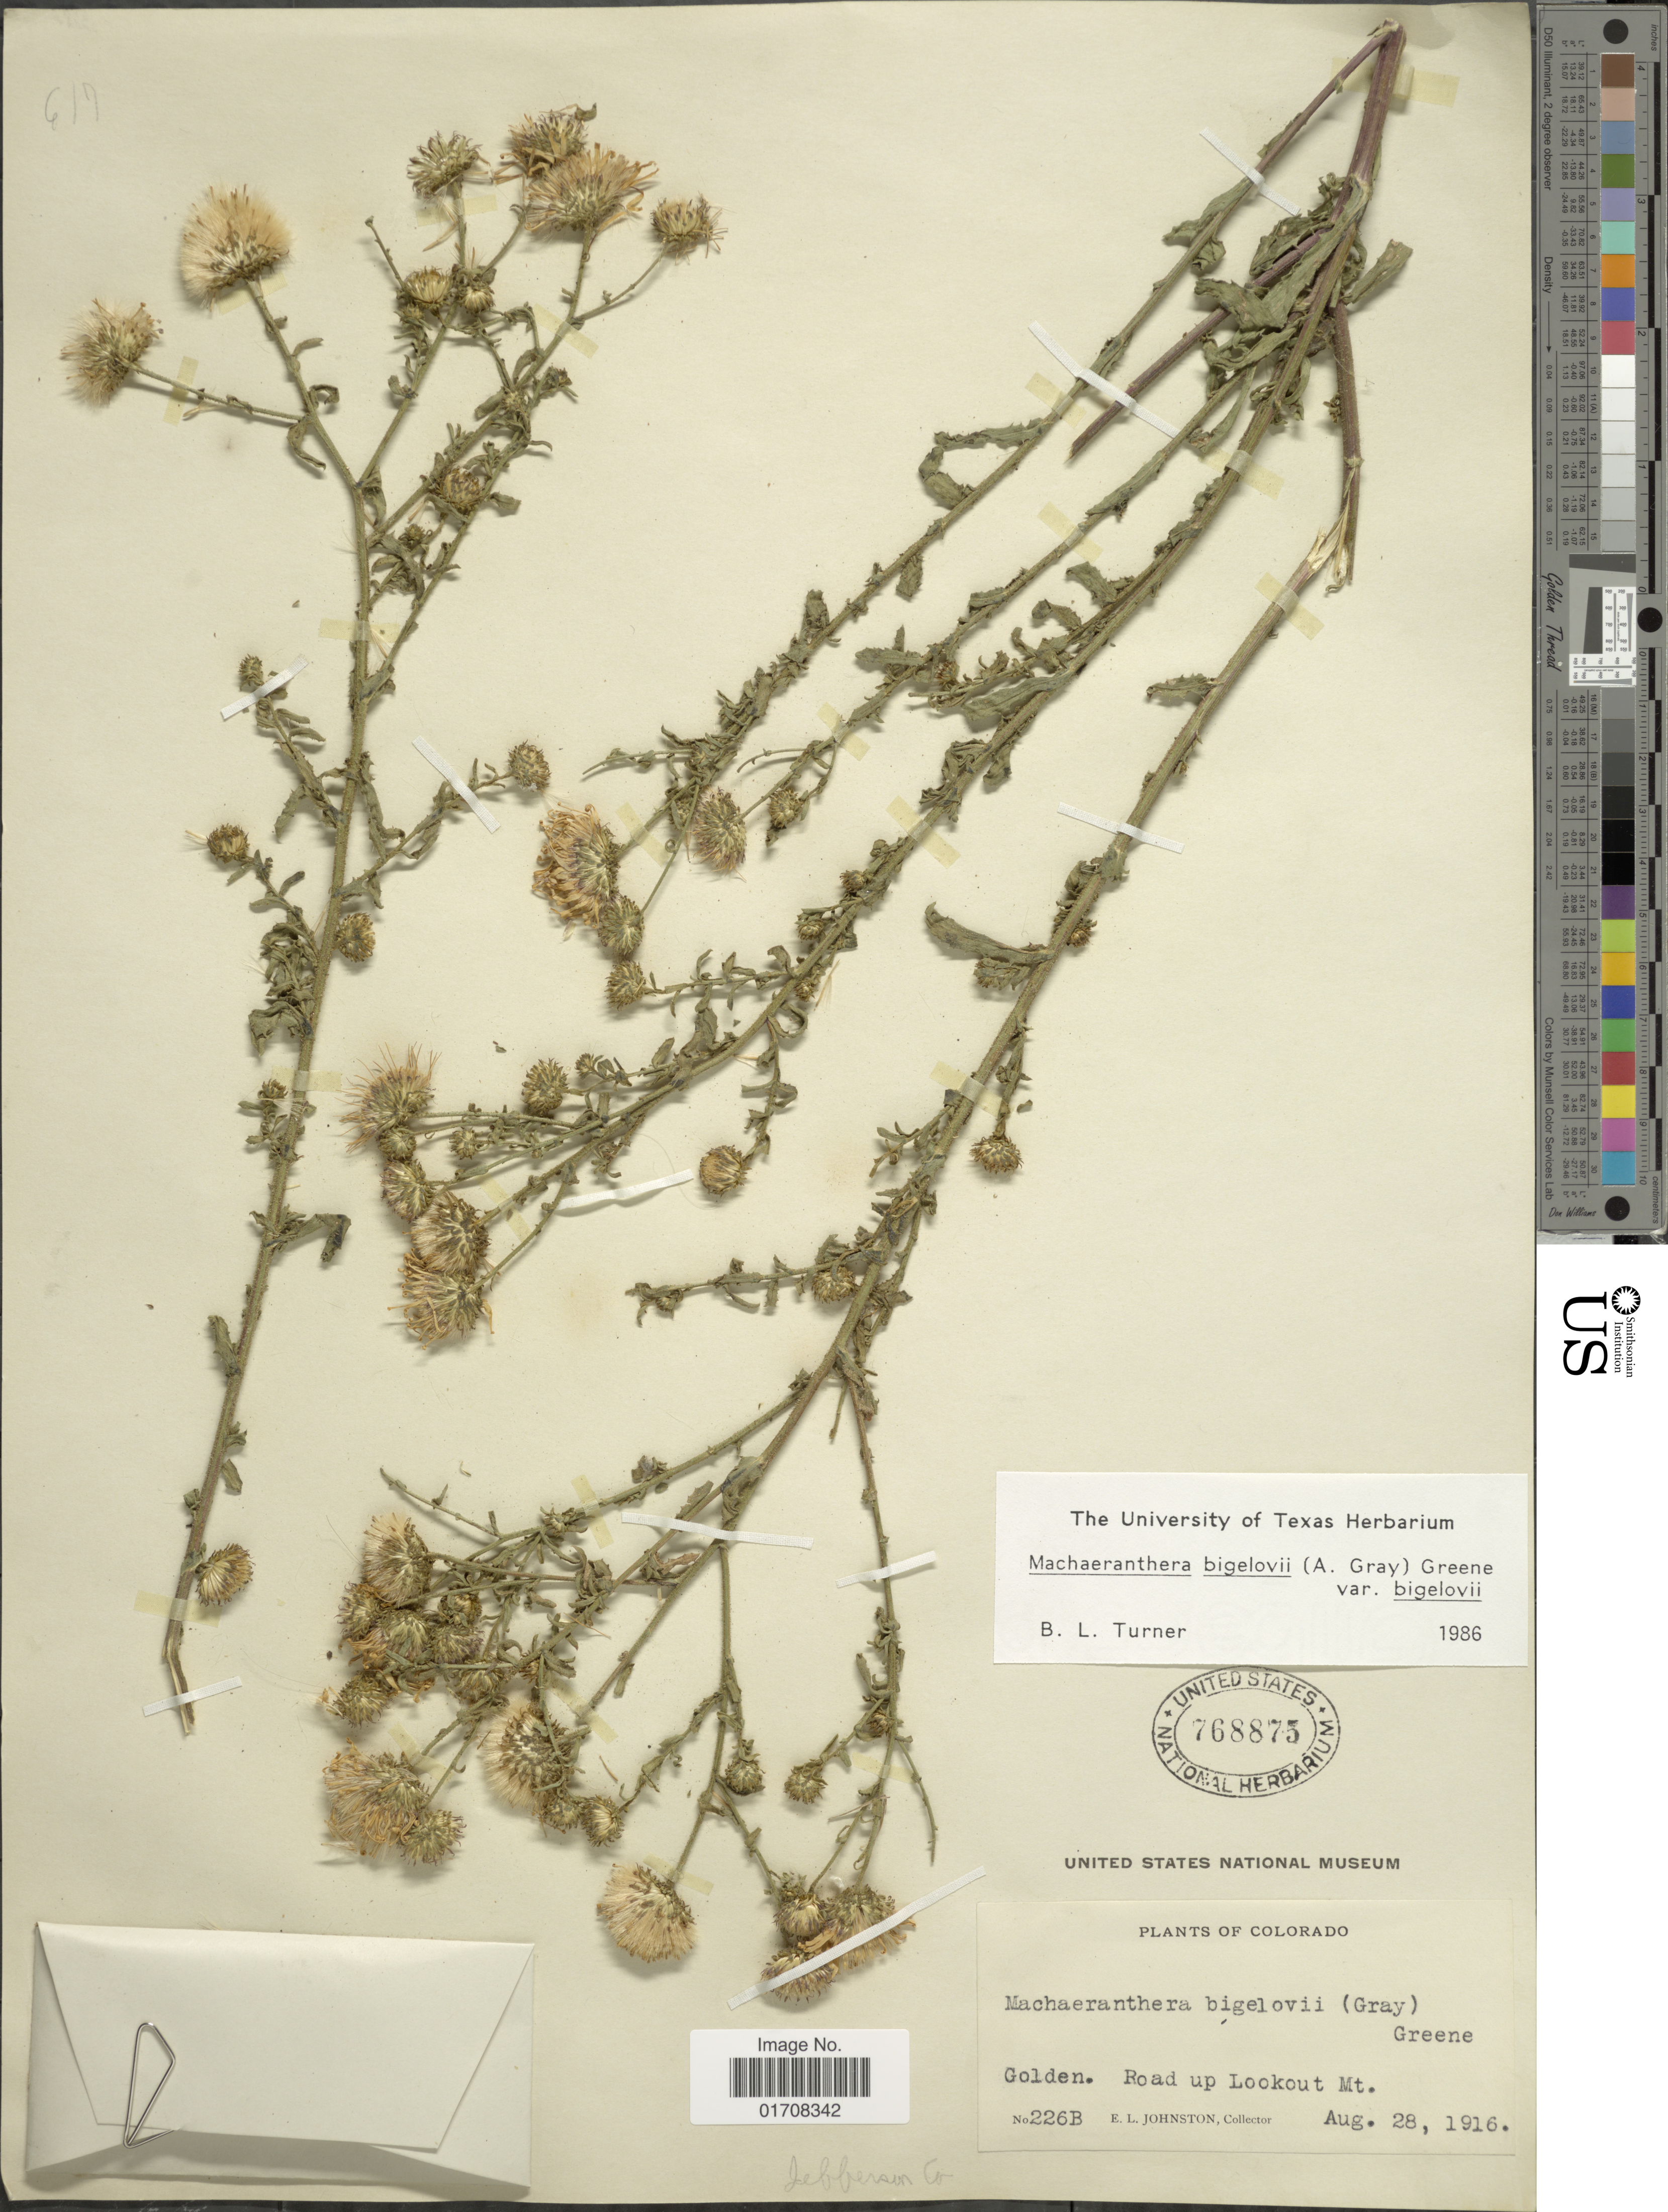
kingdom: Plantae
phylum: Tracheophyta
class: Magnoliopsida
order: Asterales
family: Asteraceae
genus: Machaeranthera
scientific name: Machaeranthera bigelovii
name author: (A. Gray) Greene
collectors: E. L. Johnston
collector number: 226B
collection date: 1916-08-28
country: United States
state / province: Colorado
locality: Golden, Road up Lookout Mt., Jefferson Co.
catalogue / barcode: US 768875